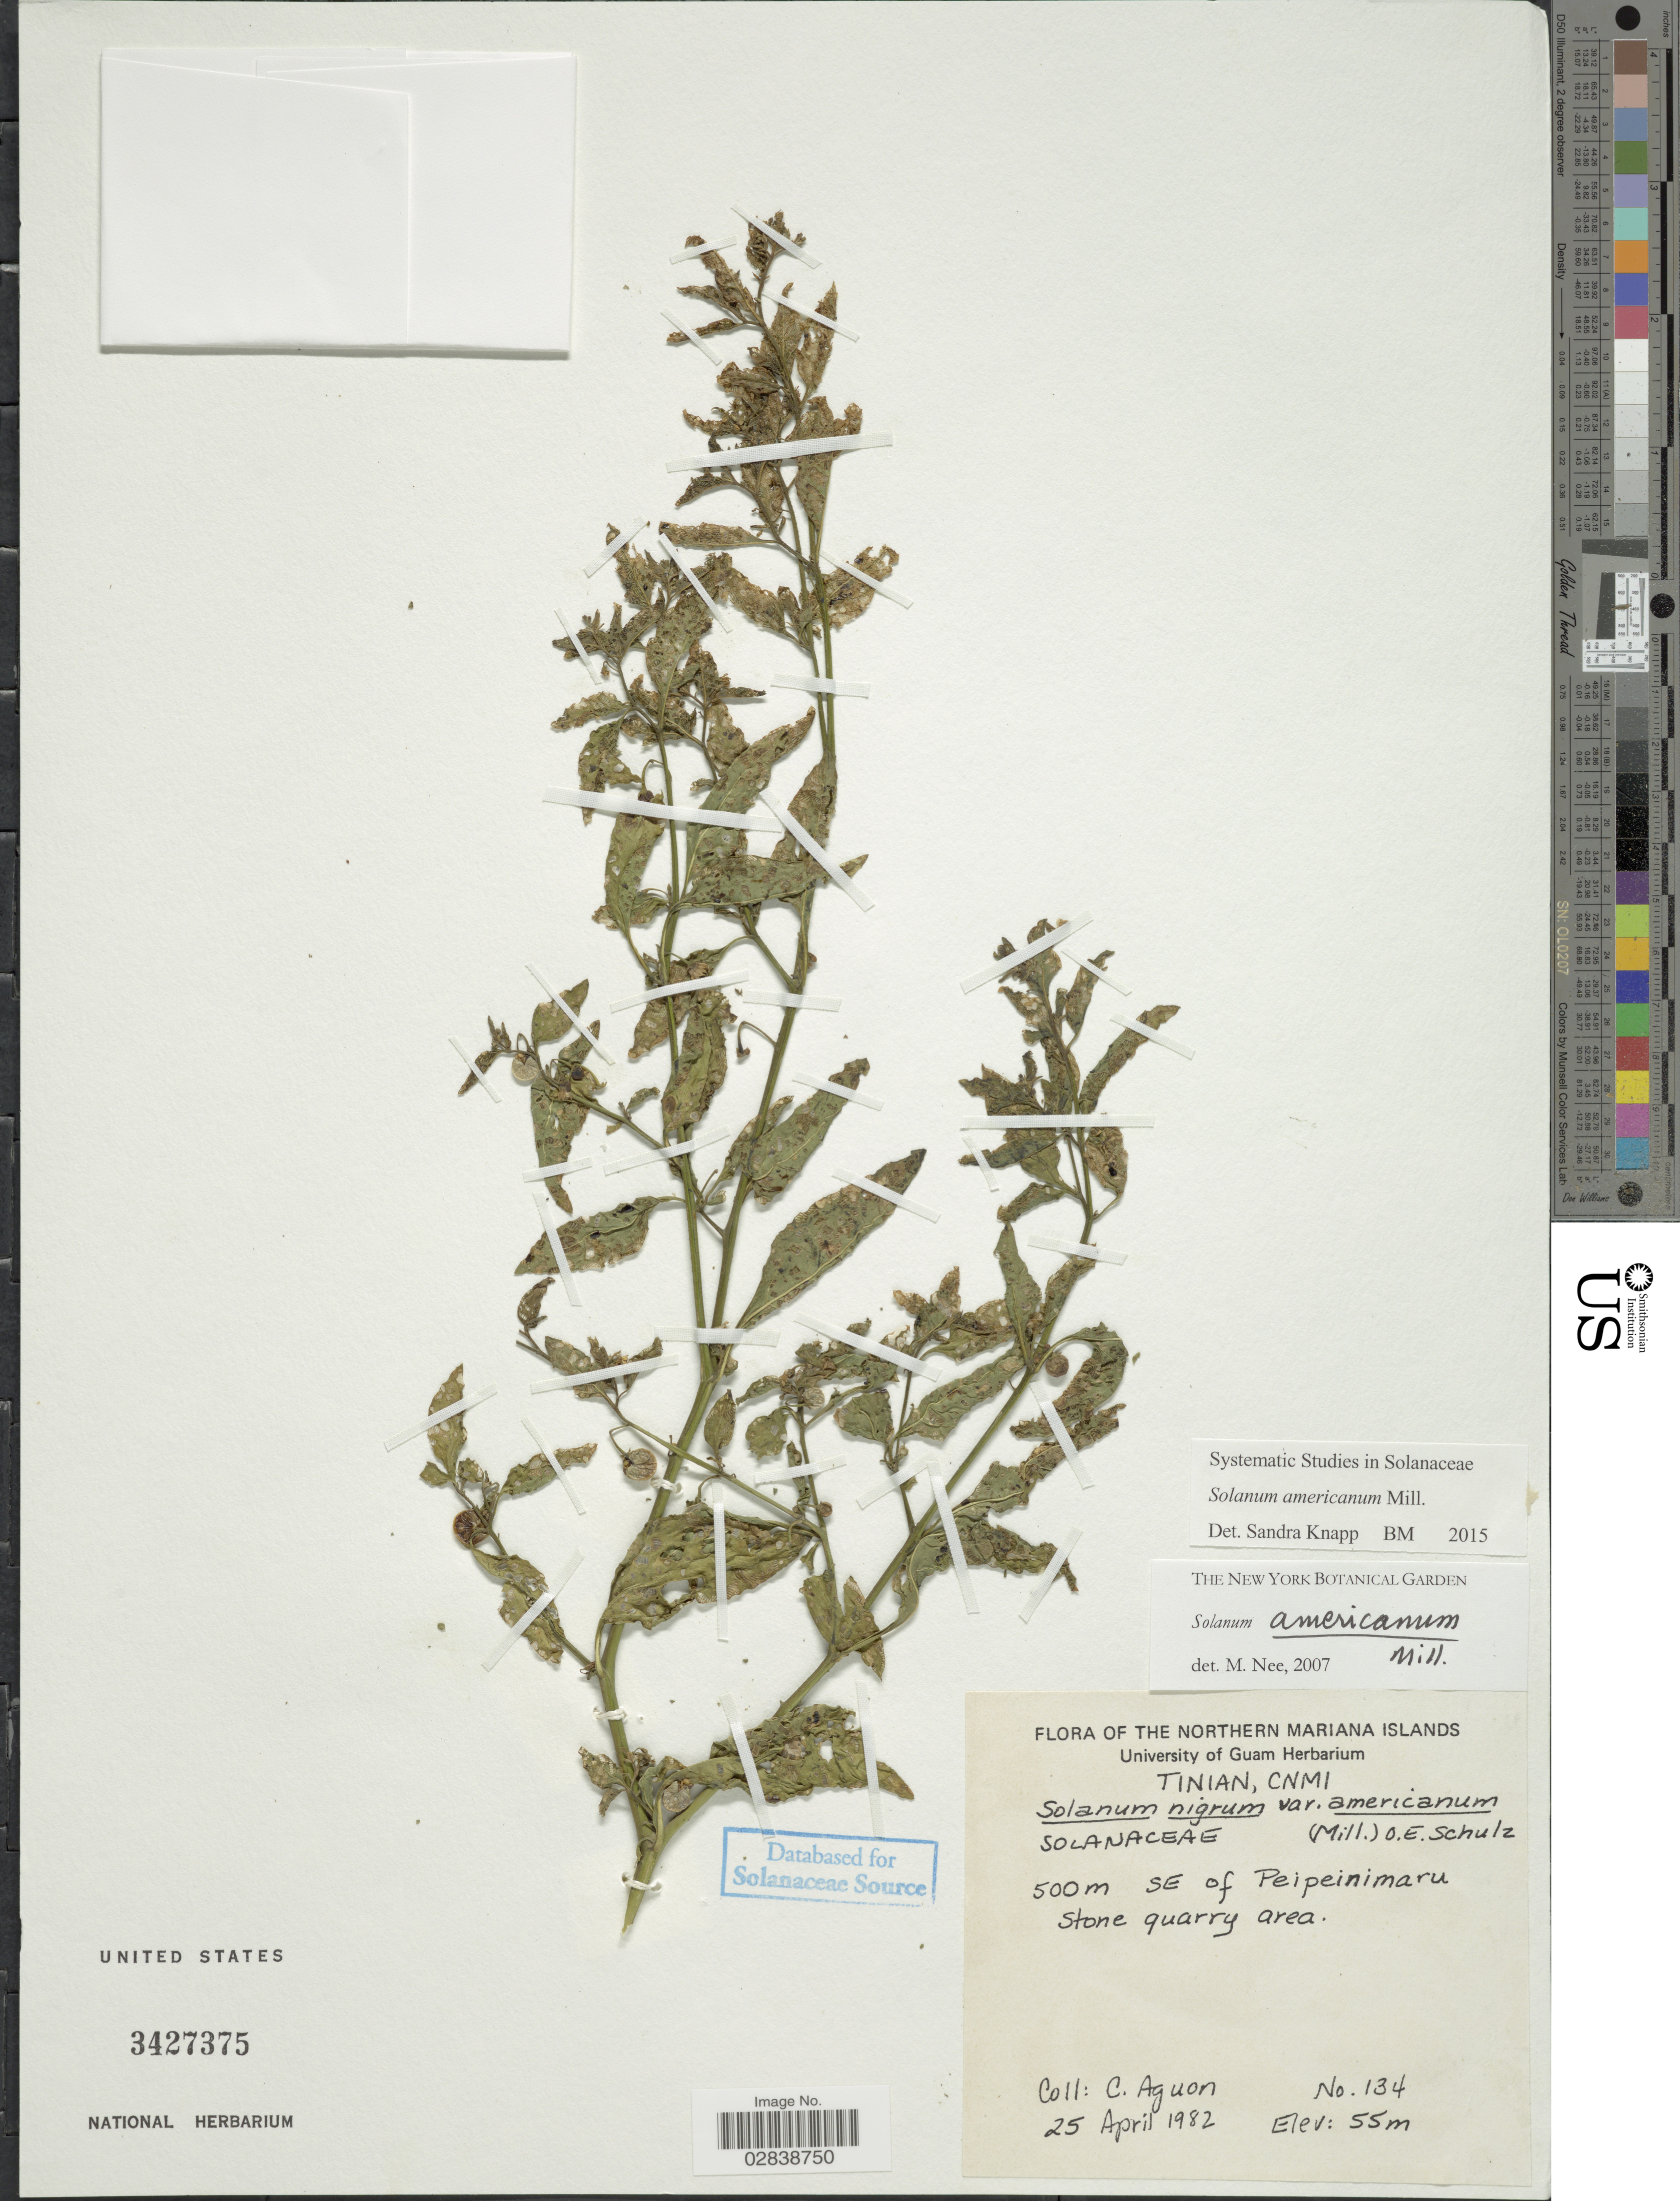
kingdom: Plantae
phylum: Tracheophyta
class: Magnoliopsida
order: Solanales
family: Solanaceae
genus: Solanum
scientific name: Solanum americanum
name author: Mill.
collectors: C. Aguon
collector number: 134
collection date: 1982-04-25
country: Northern Mariana Islands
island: Tinian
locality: Tinian, CNMI, 500m SE of Peipeinimaru, stone quarry area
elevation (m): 55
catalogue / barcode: US 3427375